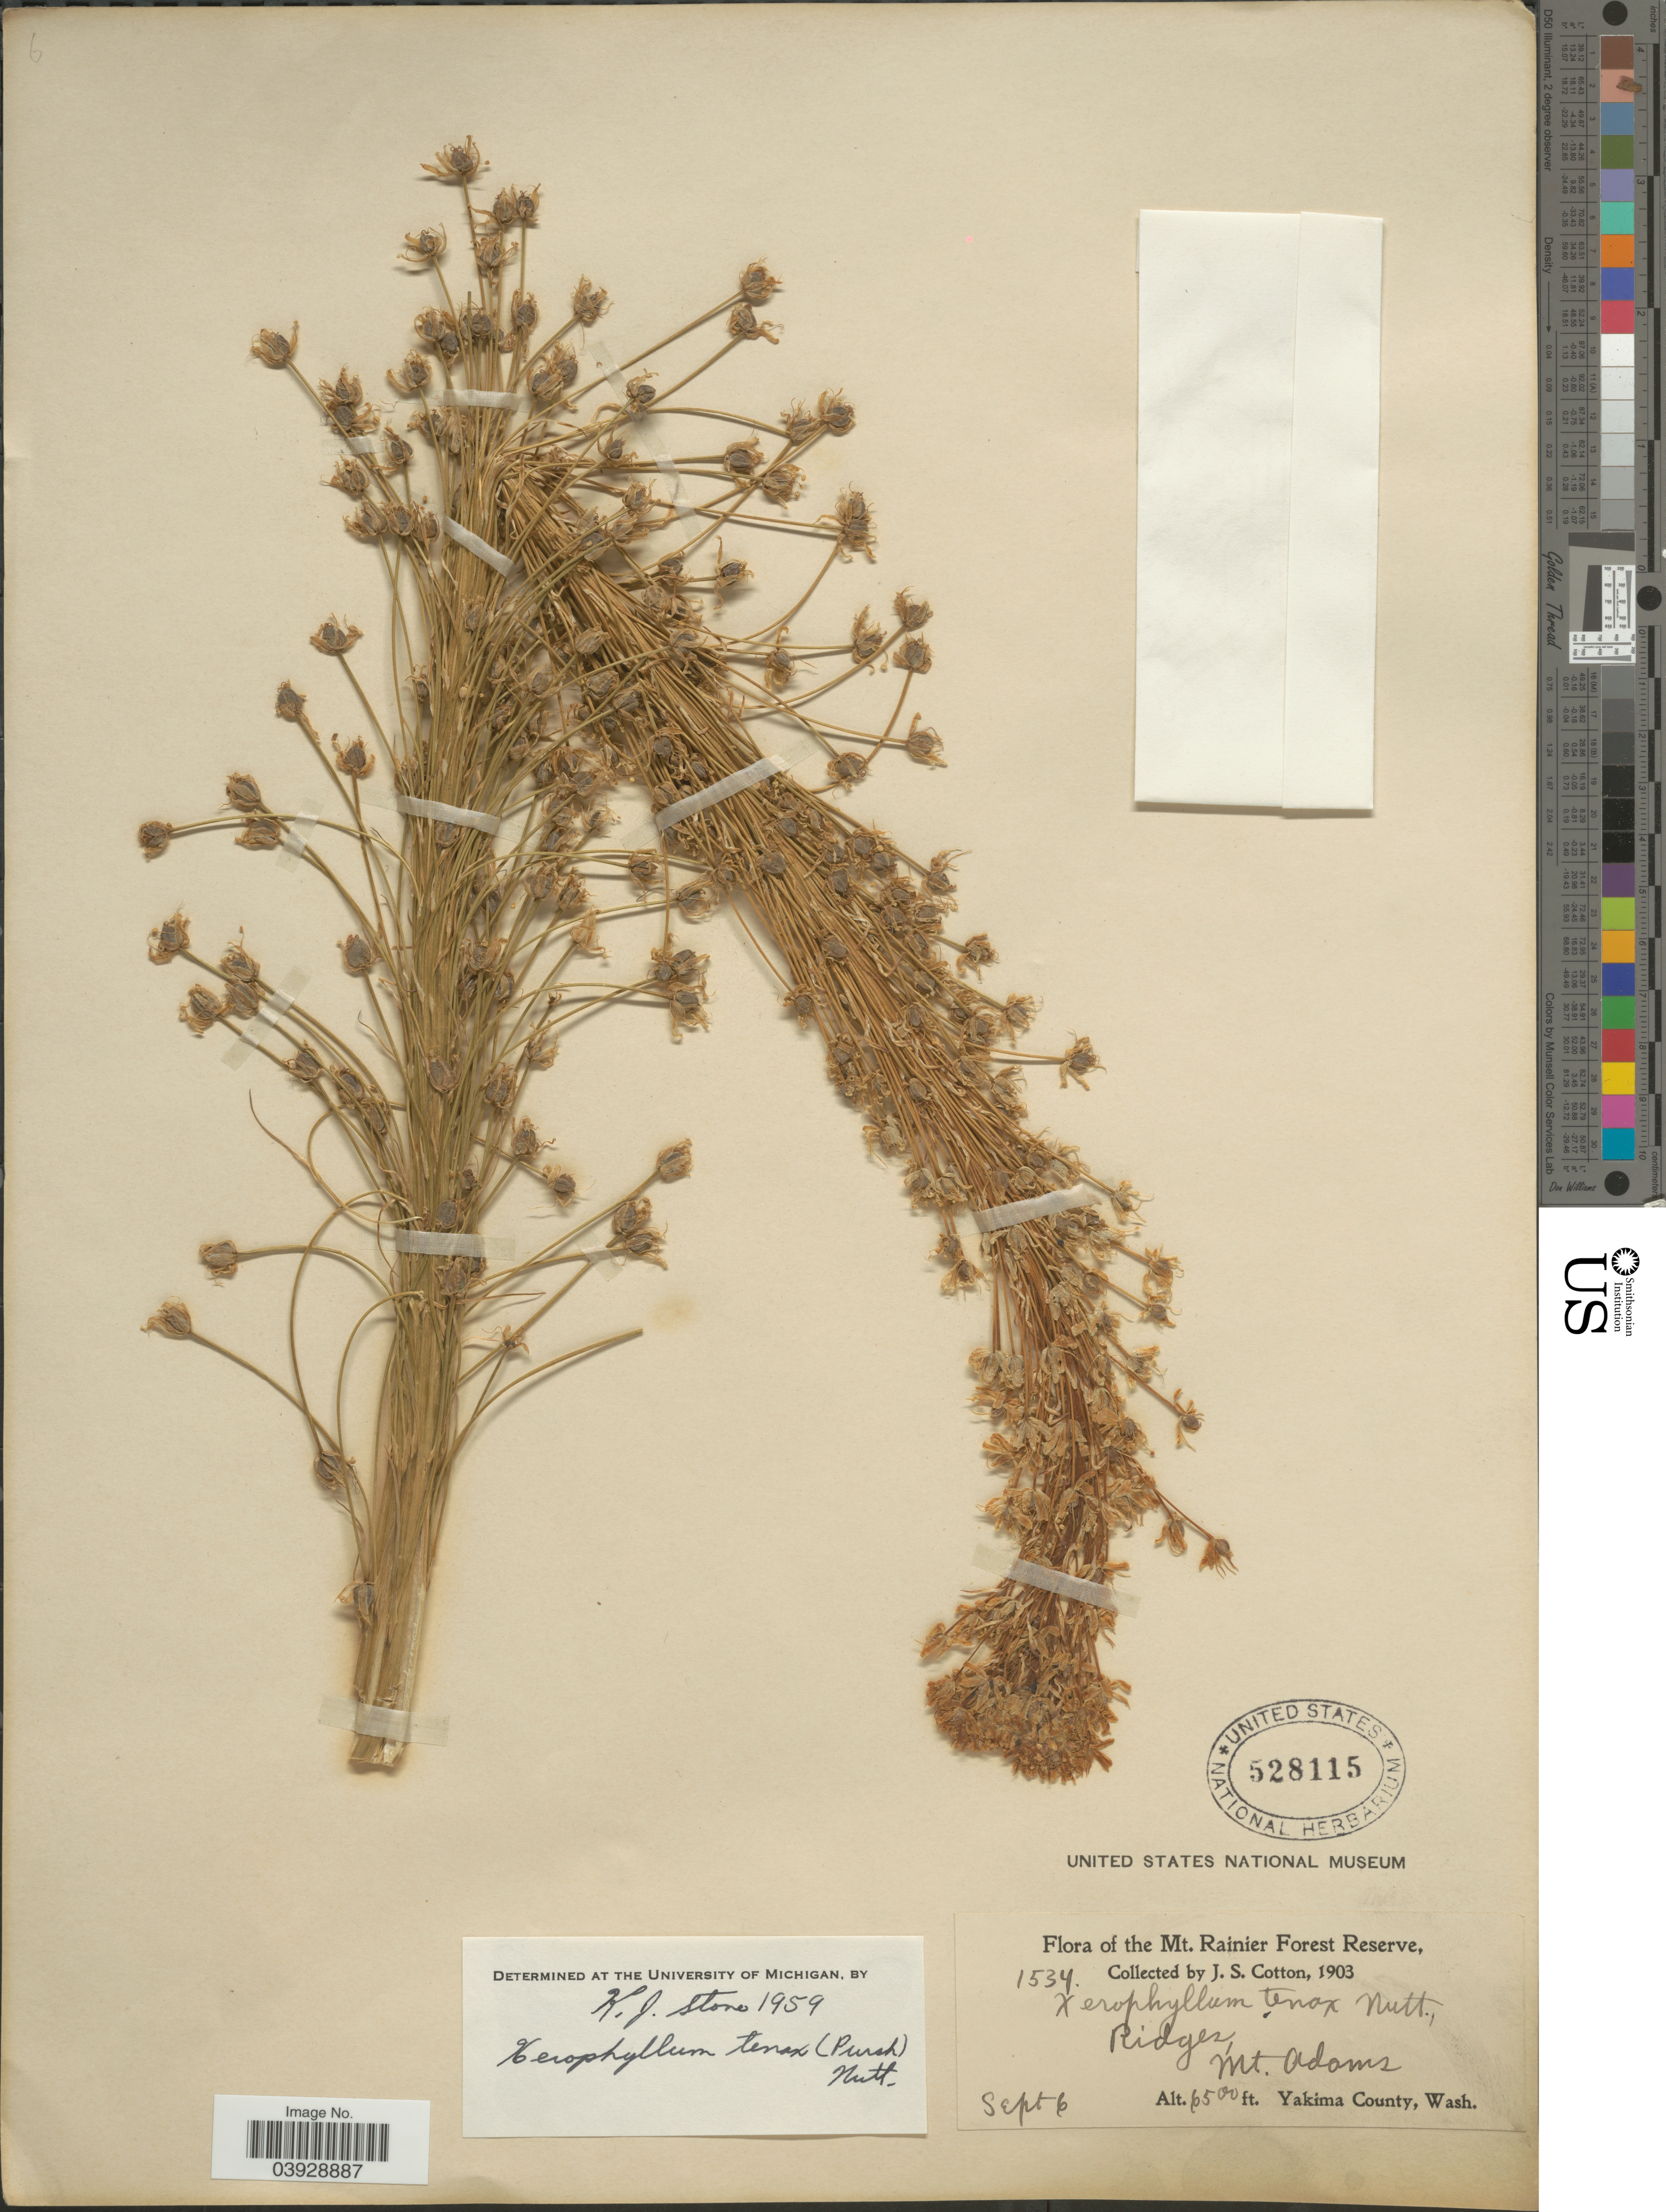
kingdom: Plantae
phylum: Tracheophyta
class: Liliopsida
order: Liliales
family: Melanthiaceae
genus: Xerophyllum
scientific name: Xerophyllum tenax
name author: (Pursh) Nutt.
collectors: J. S. Cotton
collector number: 1534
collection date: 1903-09-06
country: United States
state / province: Washington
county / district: Yakima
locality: The Mt. Rainier Forest Reserve. Ridges, Mt. Adams. Yakima County.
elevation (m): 1981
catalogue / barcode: US 528115